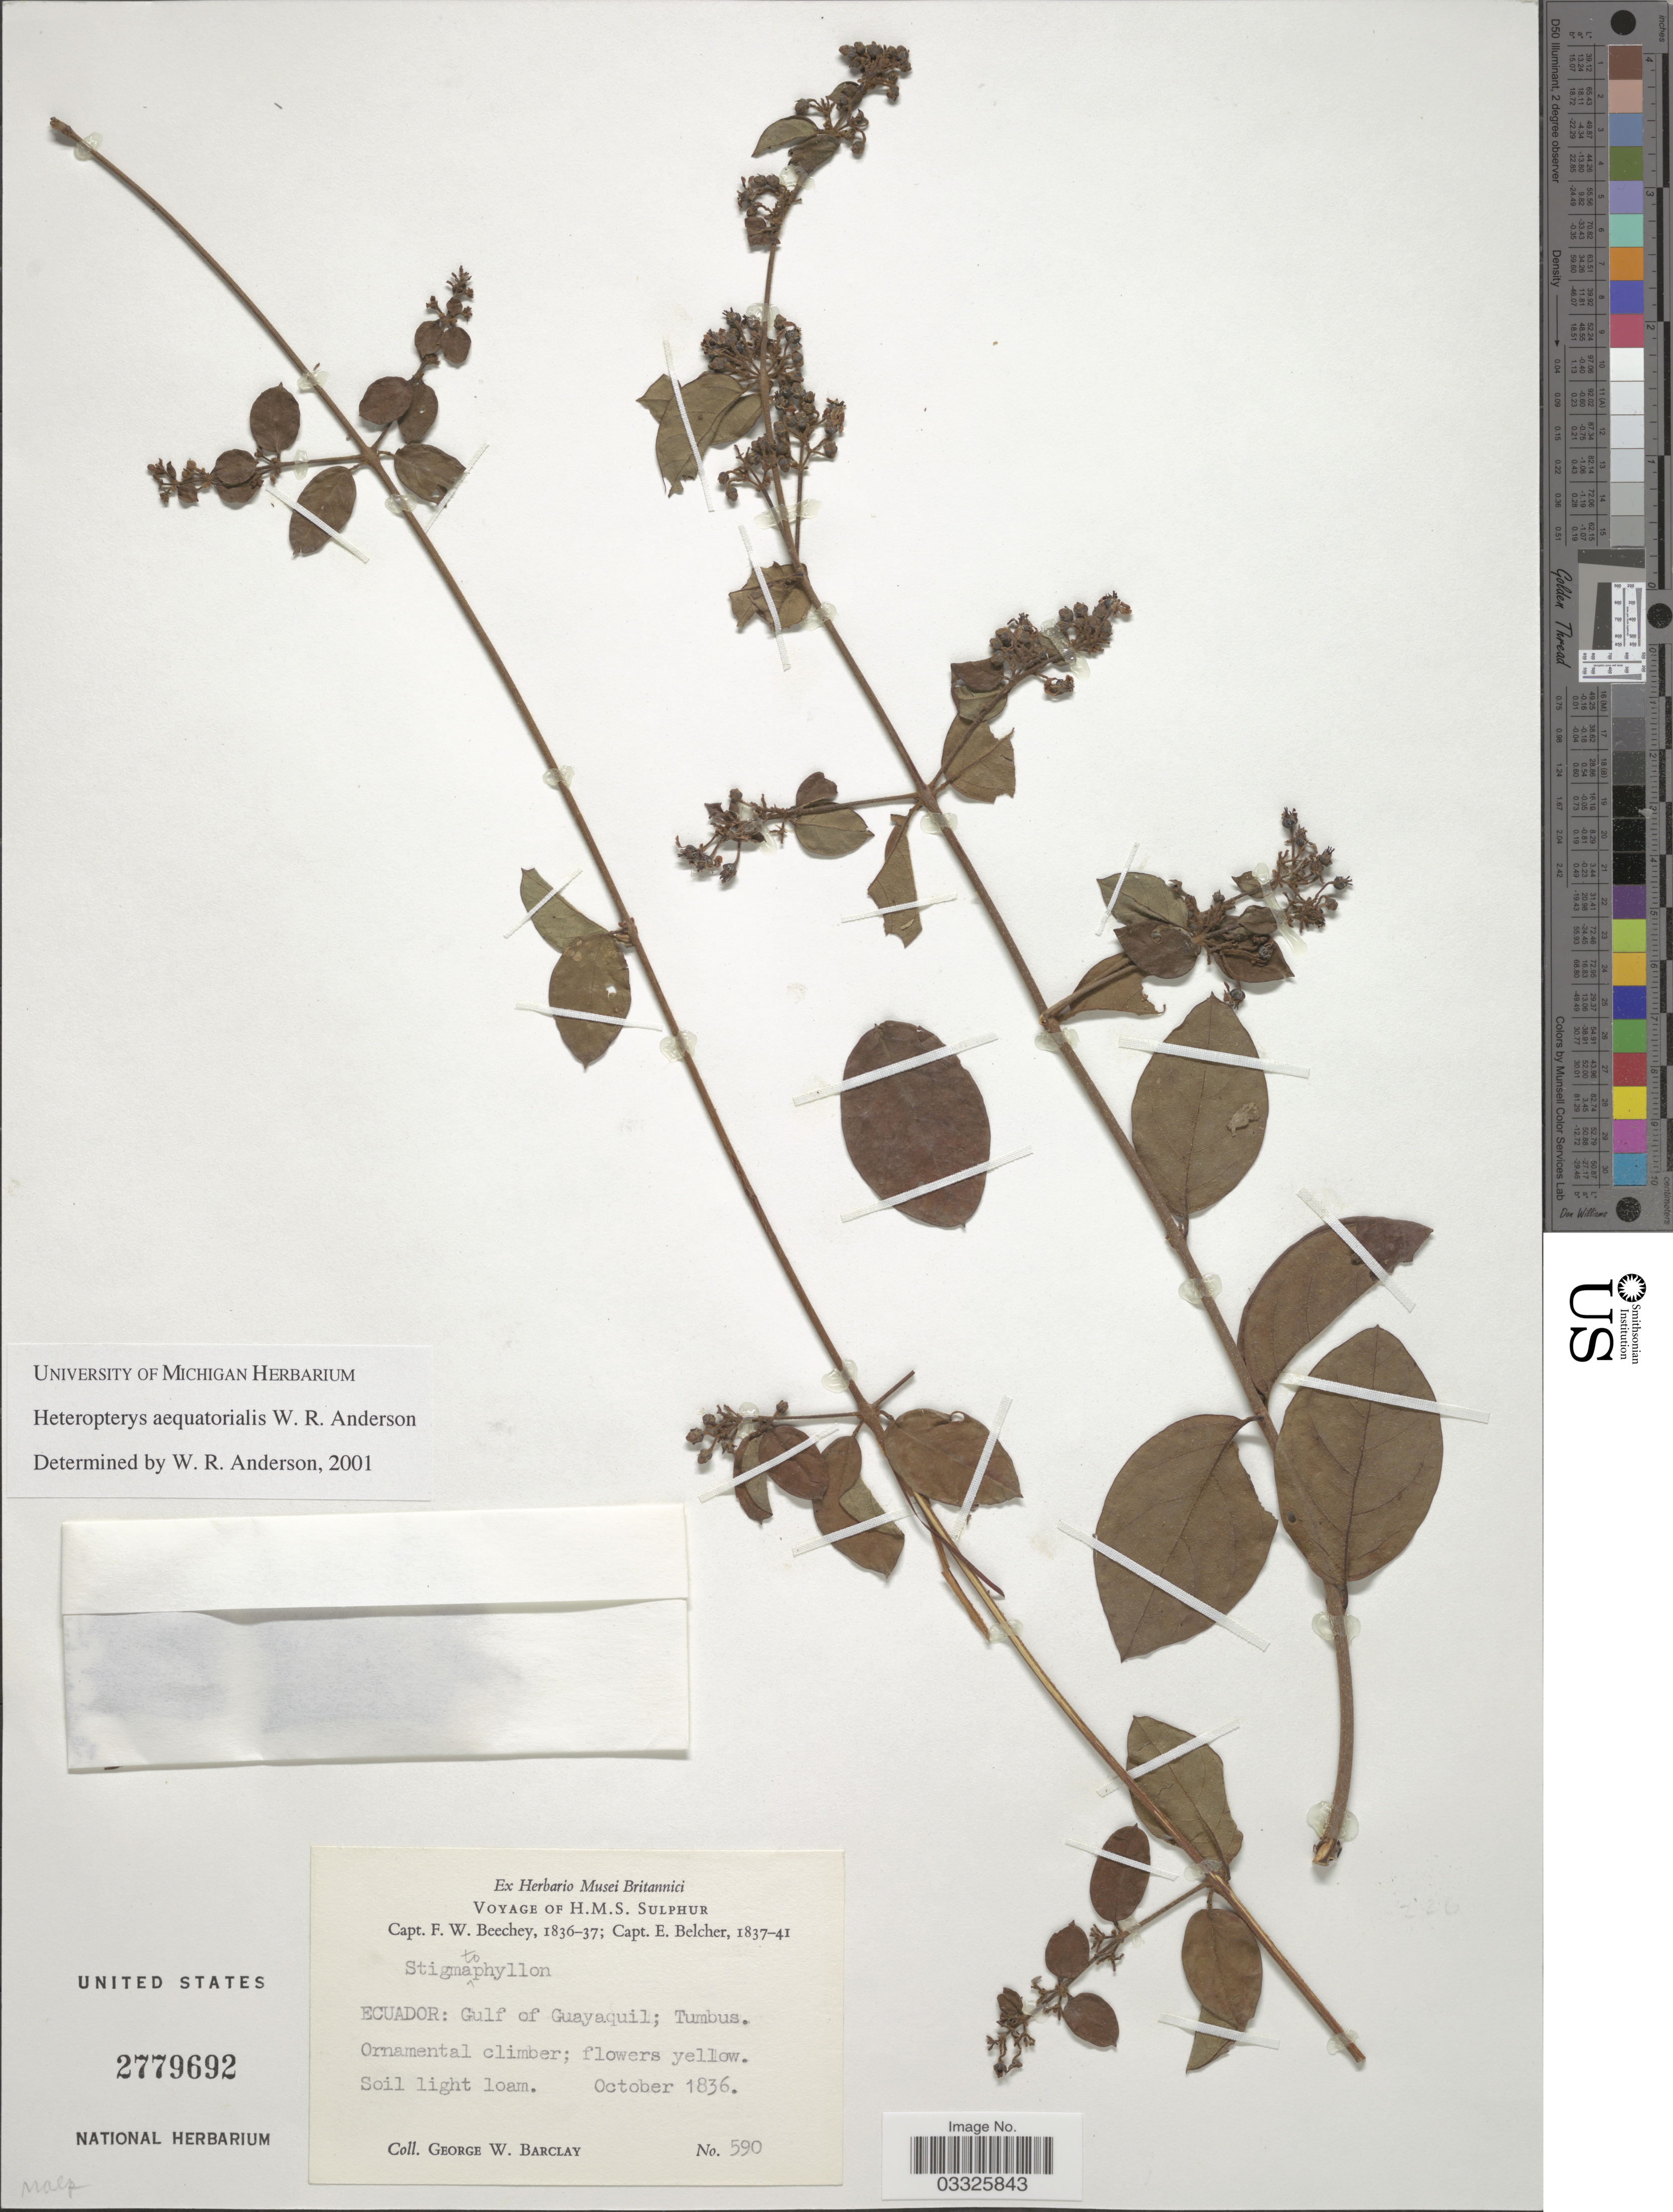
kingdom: Plantae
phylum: Tracheophyta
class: Magnoliopsida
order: Malpighiales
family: Malpighiaceae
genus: Heteropterys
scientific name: Heteropterys aequatorialis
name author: W.R. Anderson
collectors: G. W. Barclay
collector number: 590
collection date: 1836-10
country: Ecuador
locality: Gulf of Guayaquil; Tumbus.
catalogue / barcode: US 2779692